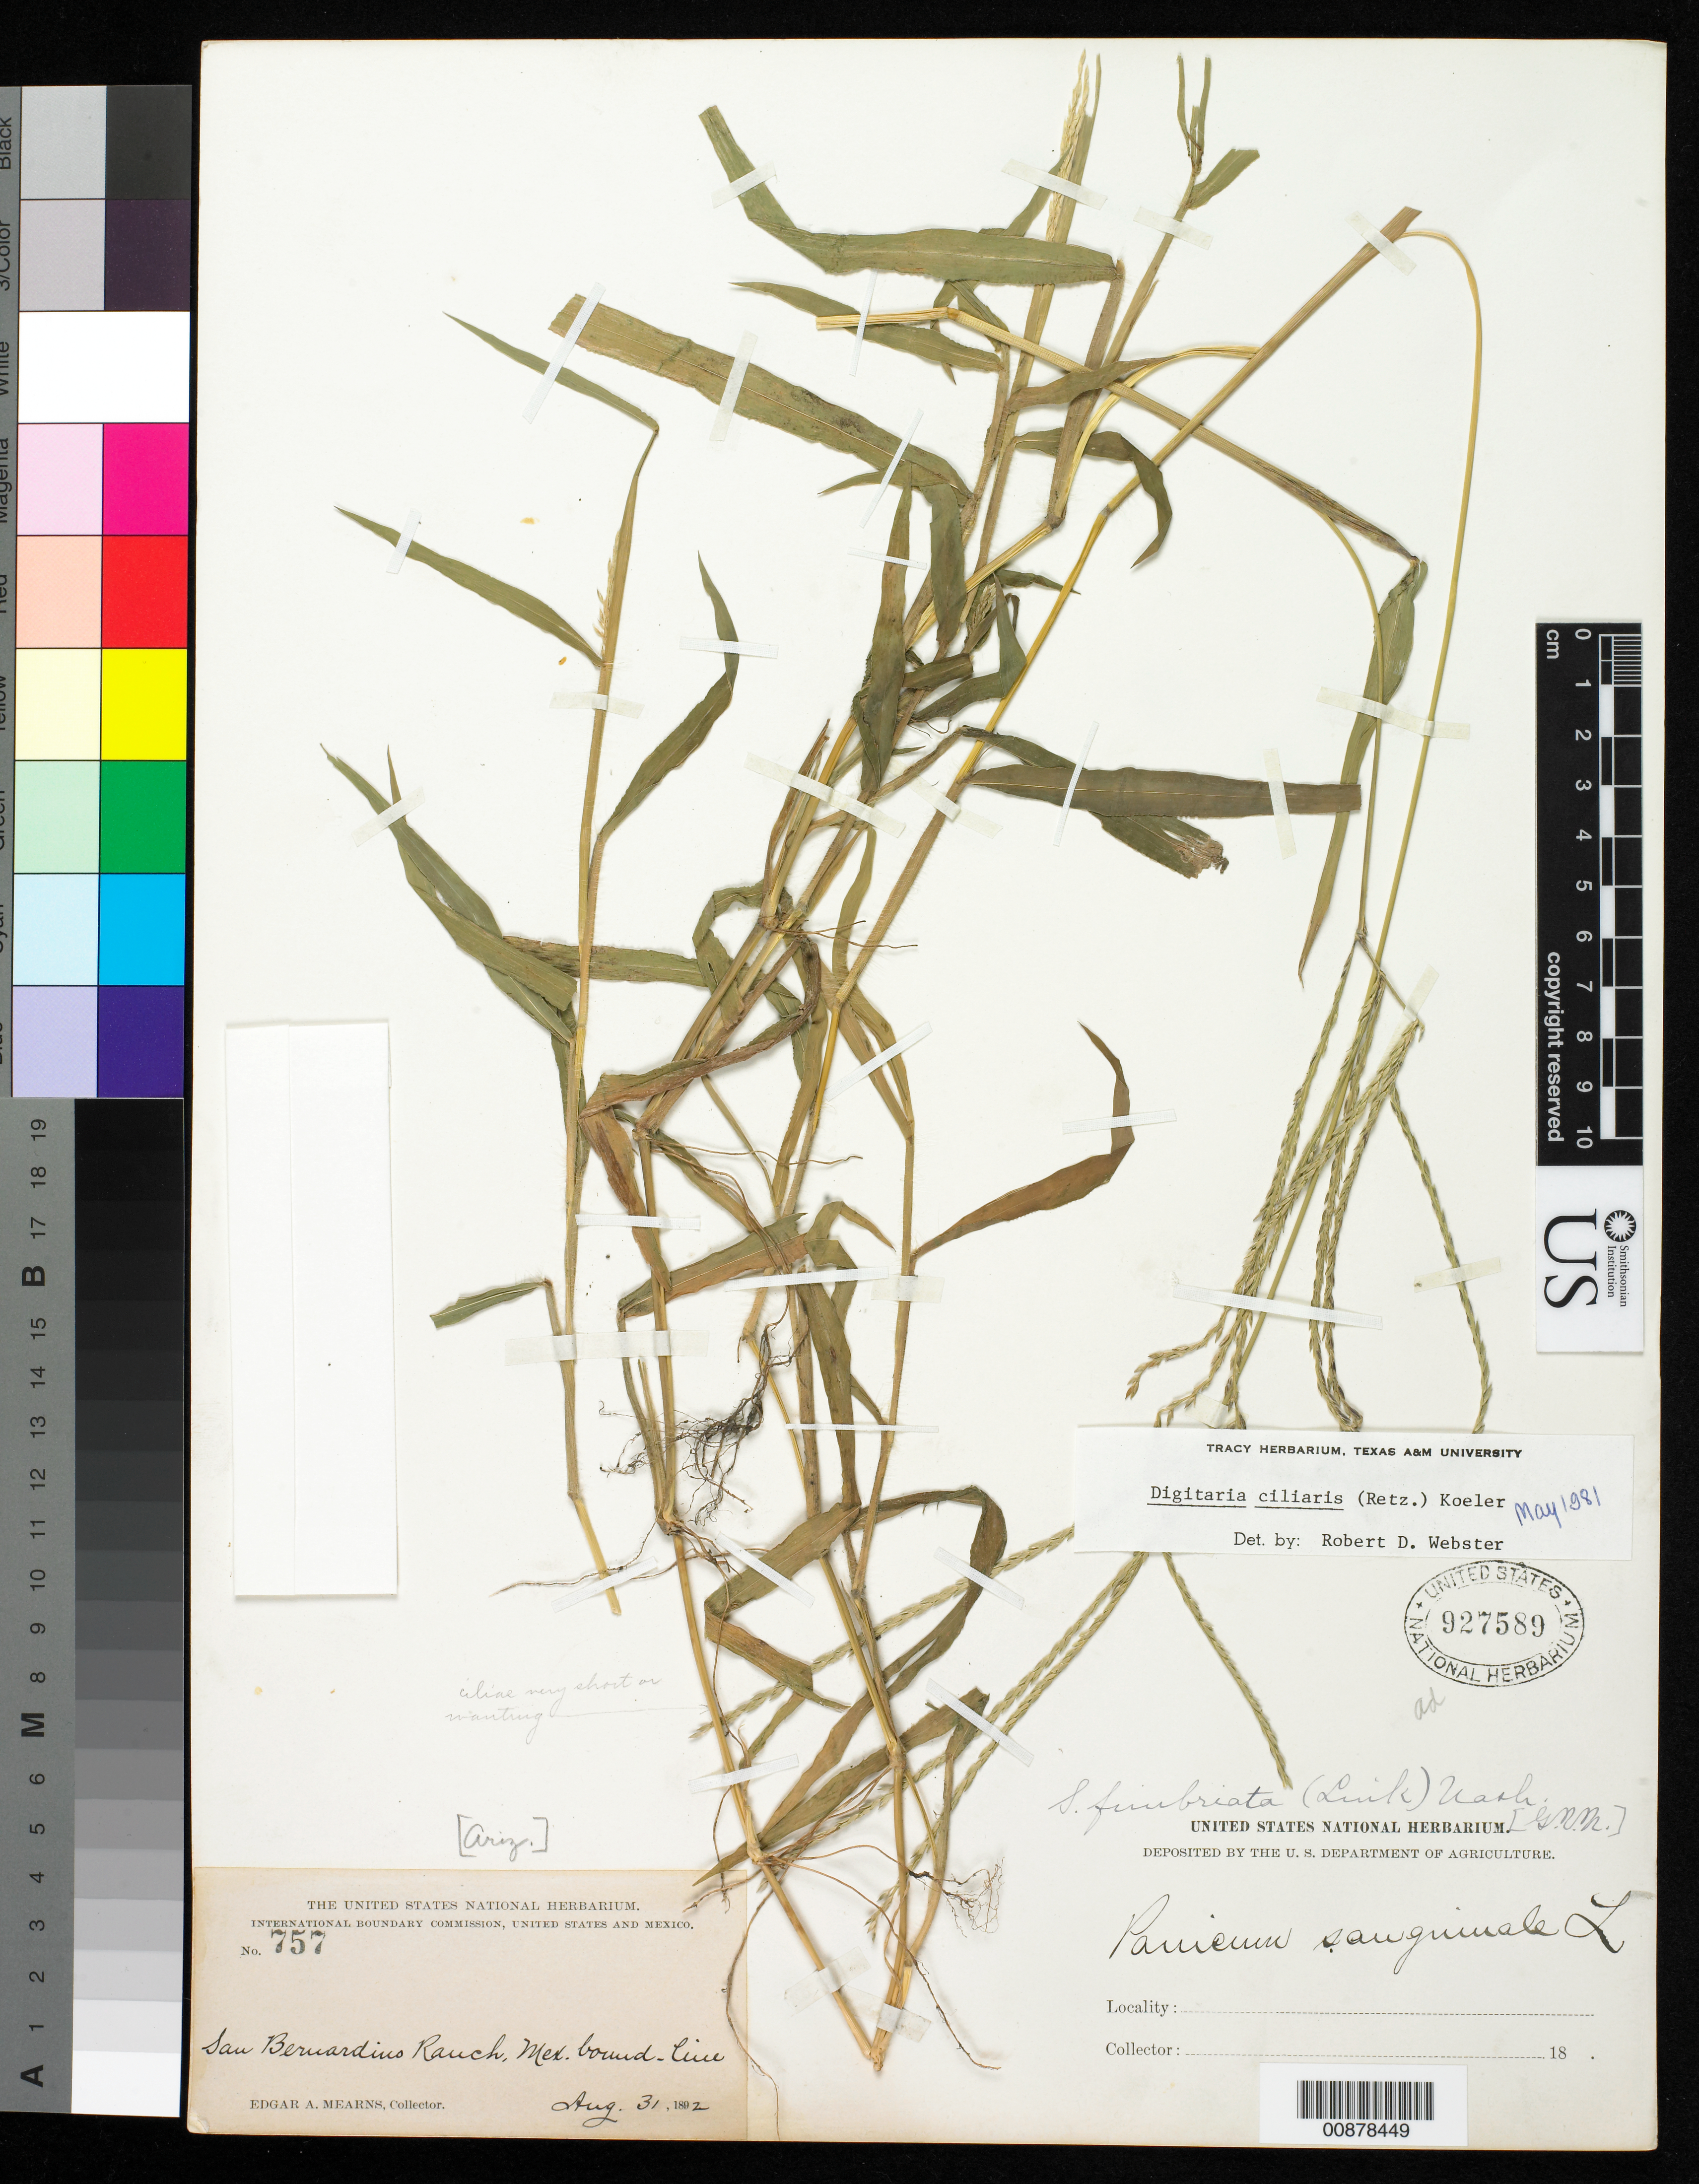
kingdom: Plantae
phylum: Tracheophyta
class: Liliopsida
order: Poales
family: Poaceae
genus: Digitaria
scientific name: Digitaria ciliaris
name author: (Retz.) Koeler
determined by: Webster, Robert D.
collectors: E. A. Mearns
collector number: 757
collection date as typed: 31 Aug 1892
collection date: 1892-08-31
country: United States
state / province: Arizona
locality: San Bernardino Ranch, Mexican Boundary Line.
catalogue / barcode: US 927589